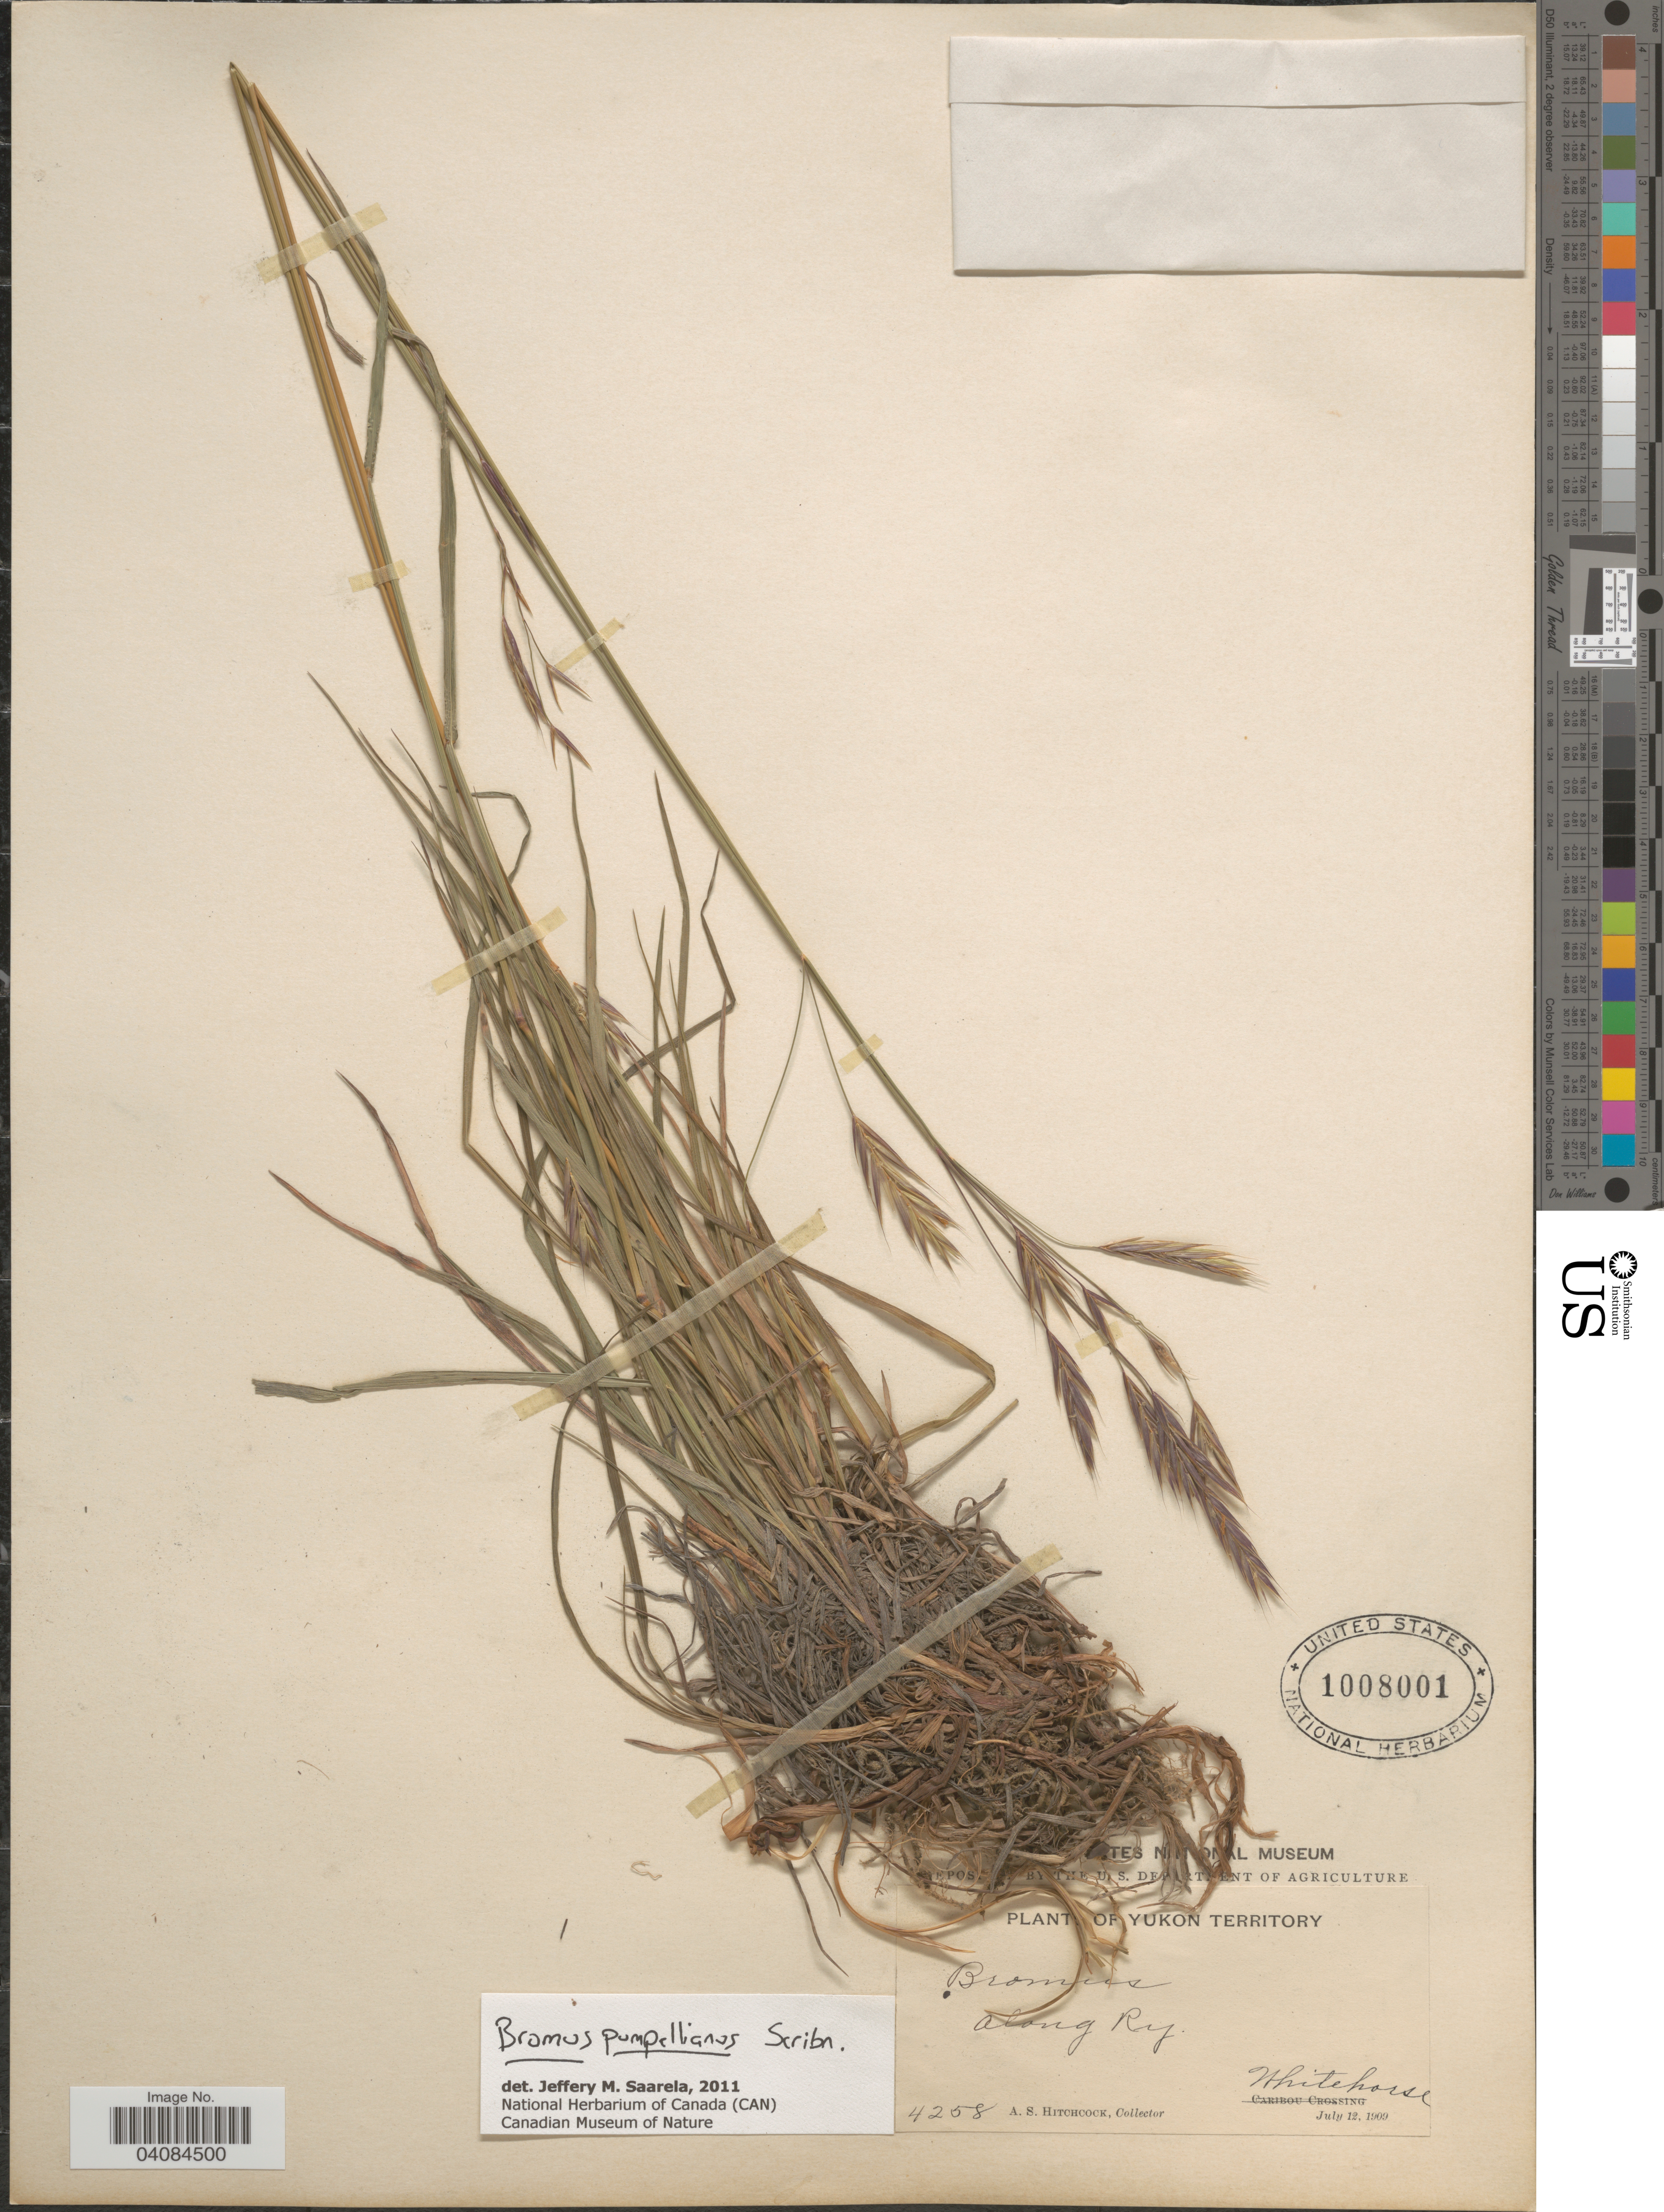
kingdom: Plantae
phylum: Tracheophyta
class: Liliopsida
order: Poales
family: Poaceae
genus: Bromus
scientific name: Bromus pumpellianus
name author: Scribn.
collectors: A. S. Hitchcock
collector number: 4258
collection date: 1909-07-12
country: Canada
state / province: Yukon Territory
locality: Along Ry. Whitehorse.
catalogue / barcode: US 1008001